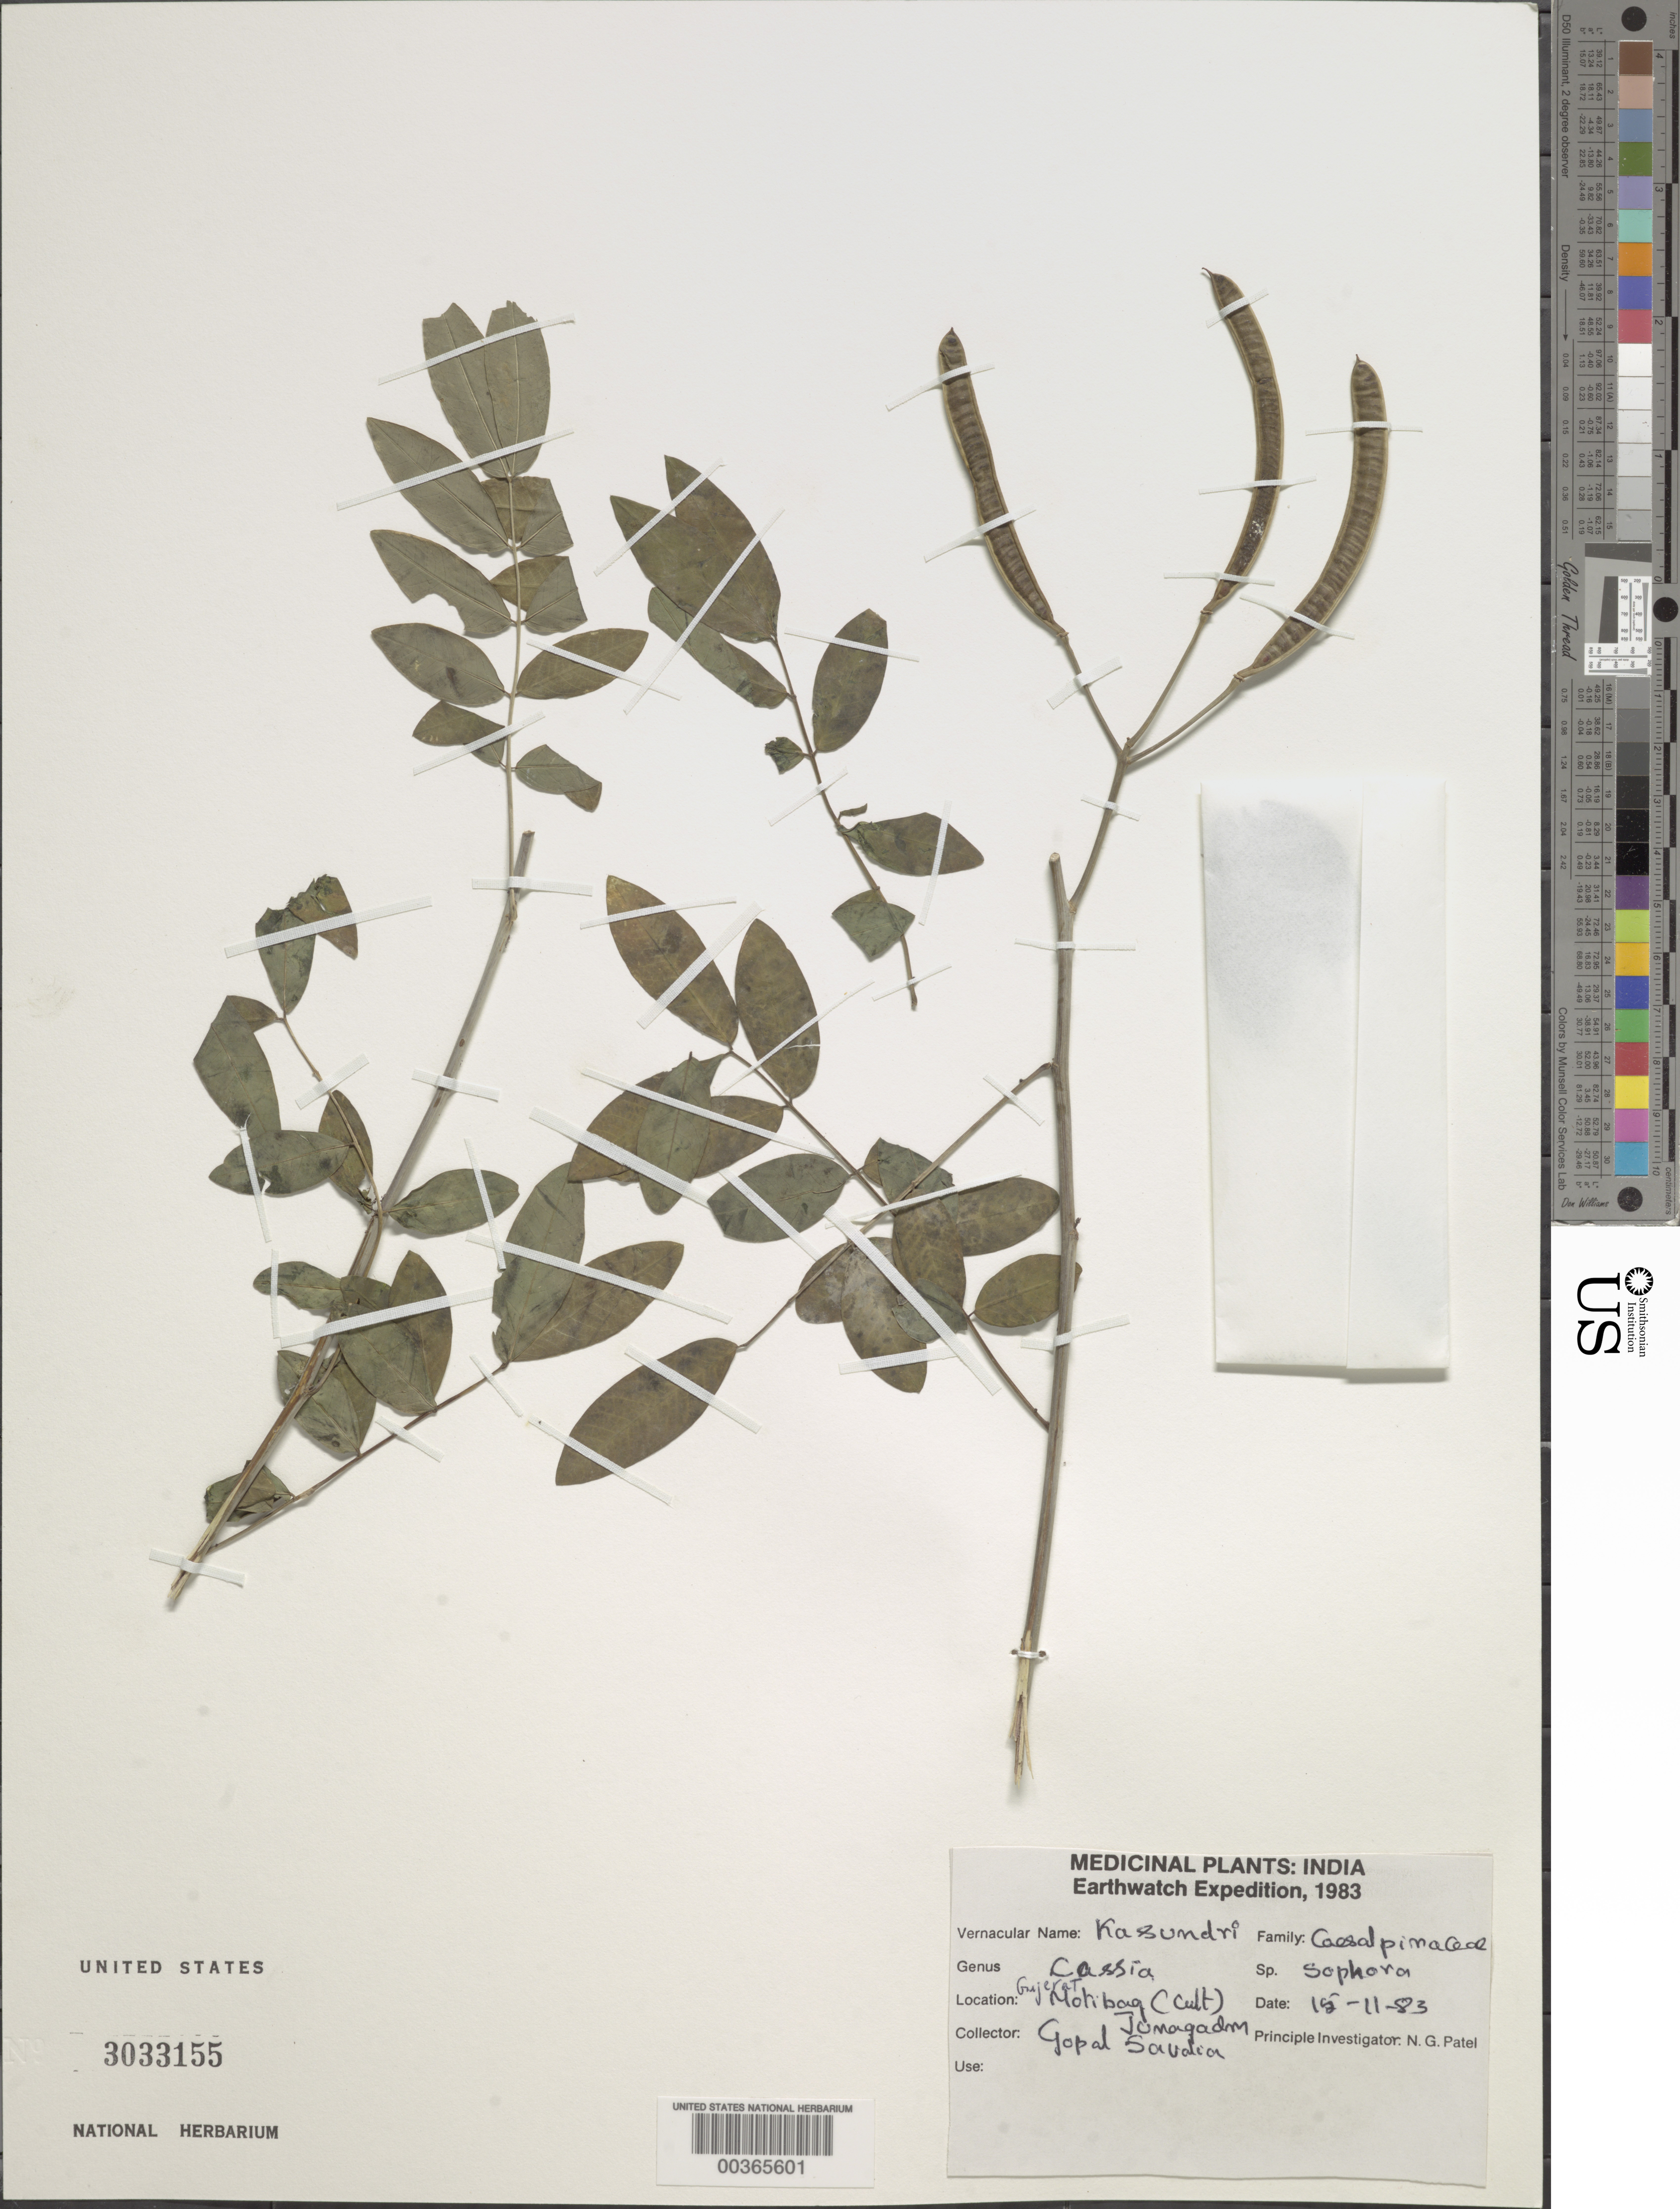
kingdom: Plantae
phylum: Tracheophyta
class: Magnoliopsida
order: Fabales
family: Fabaceae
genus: Senna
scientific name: Senna sophera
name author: (L.) Roxb.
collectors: G. Savalia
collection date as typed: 15 Nov 1983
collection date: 1983-11-15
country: India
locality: Gujerat motibag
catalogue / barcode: US 3033155